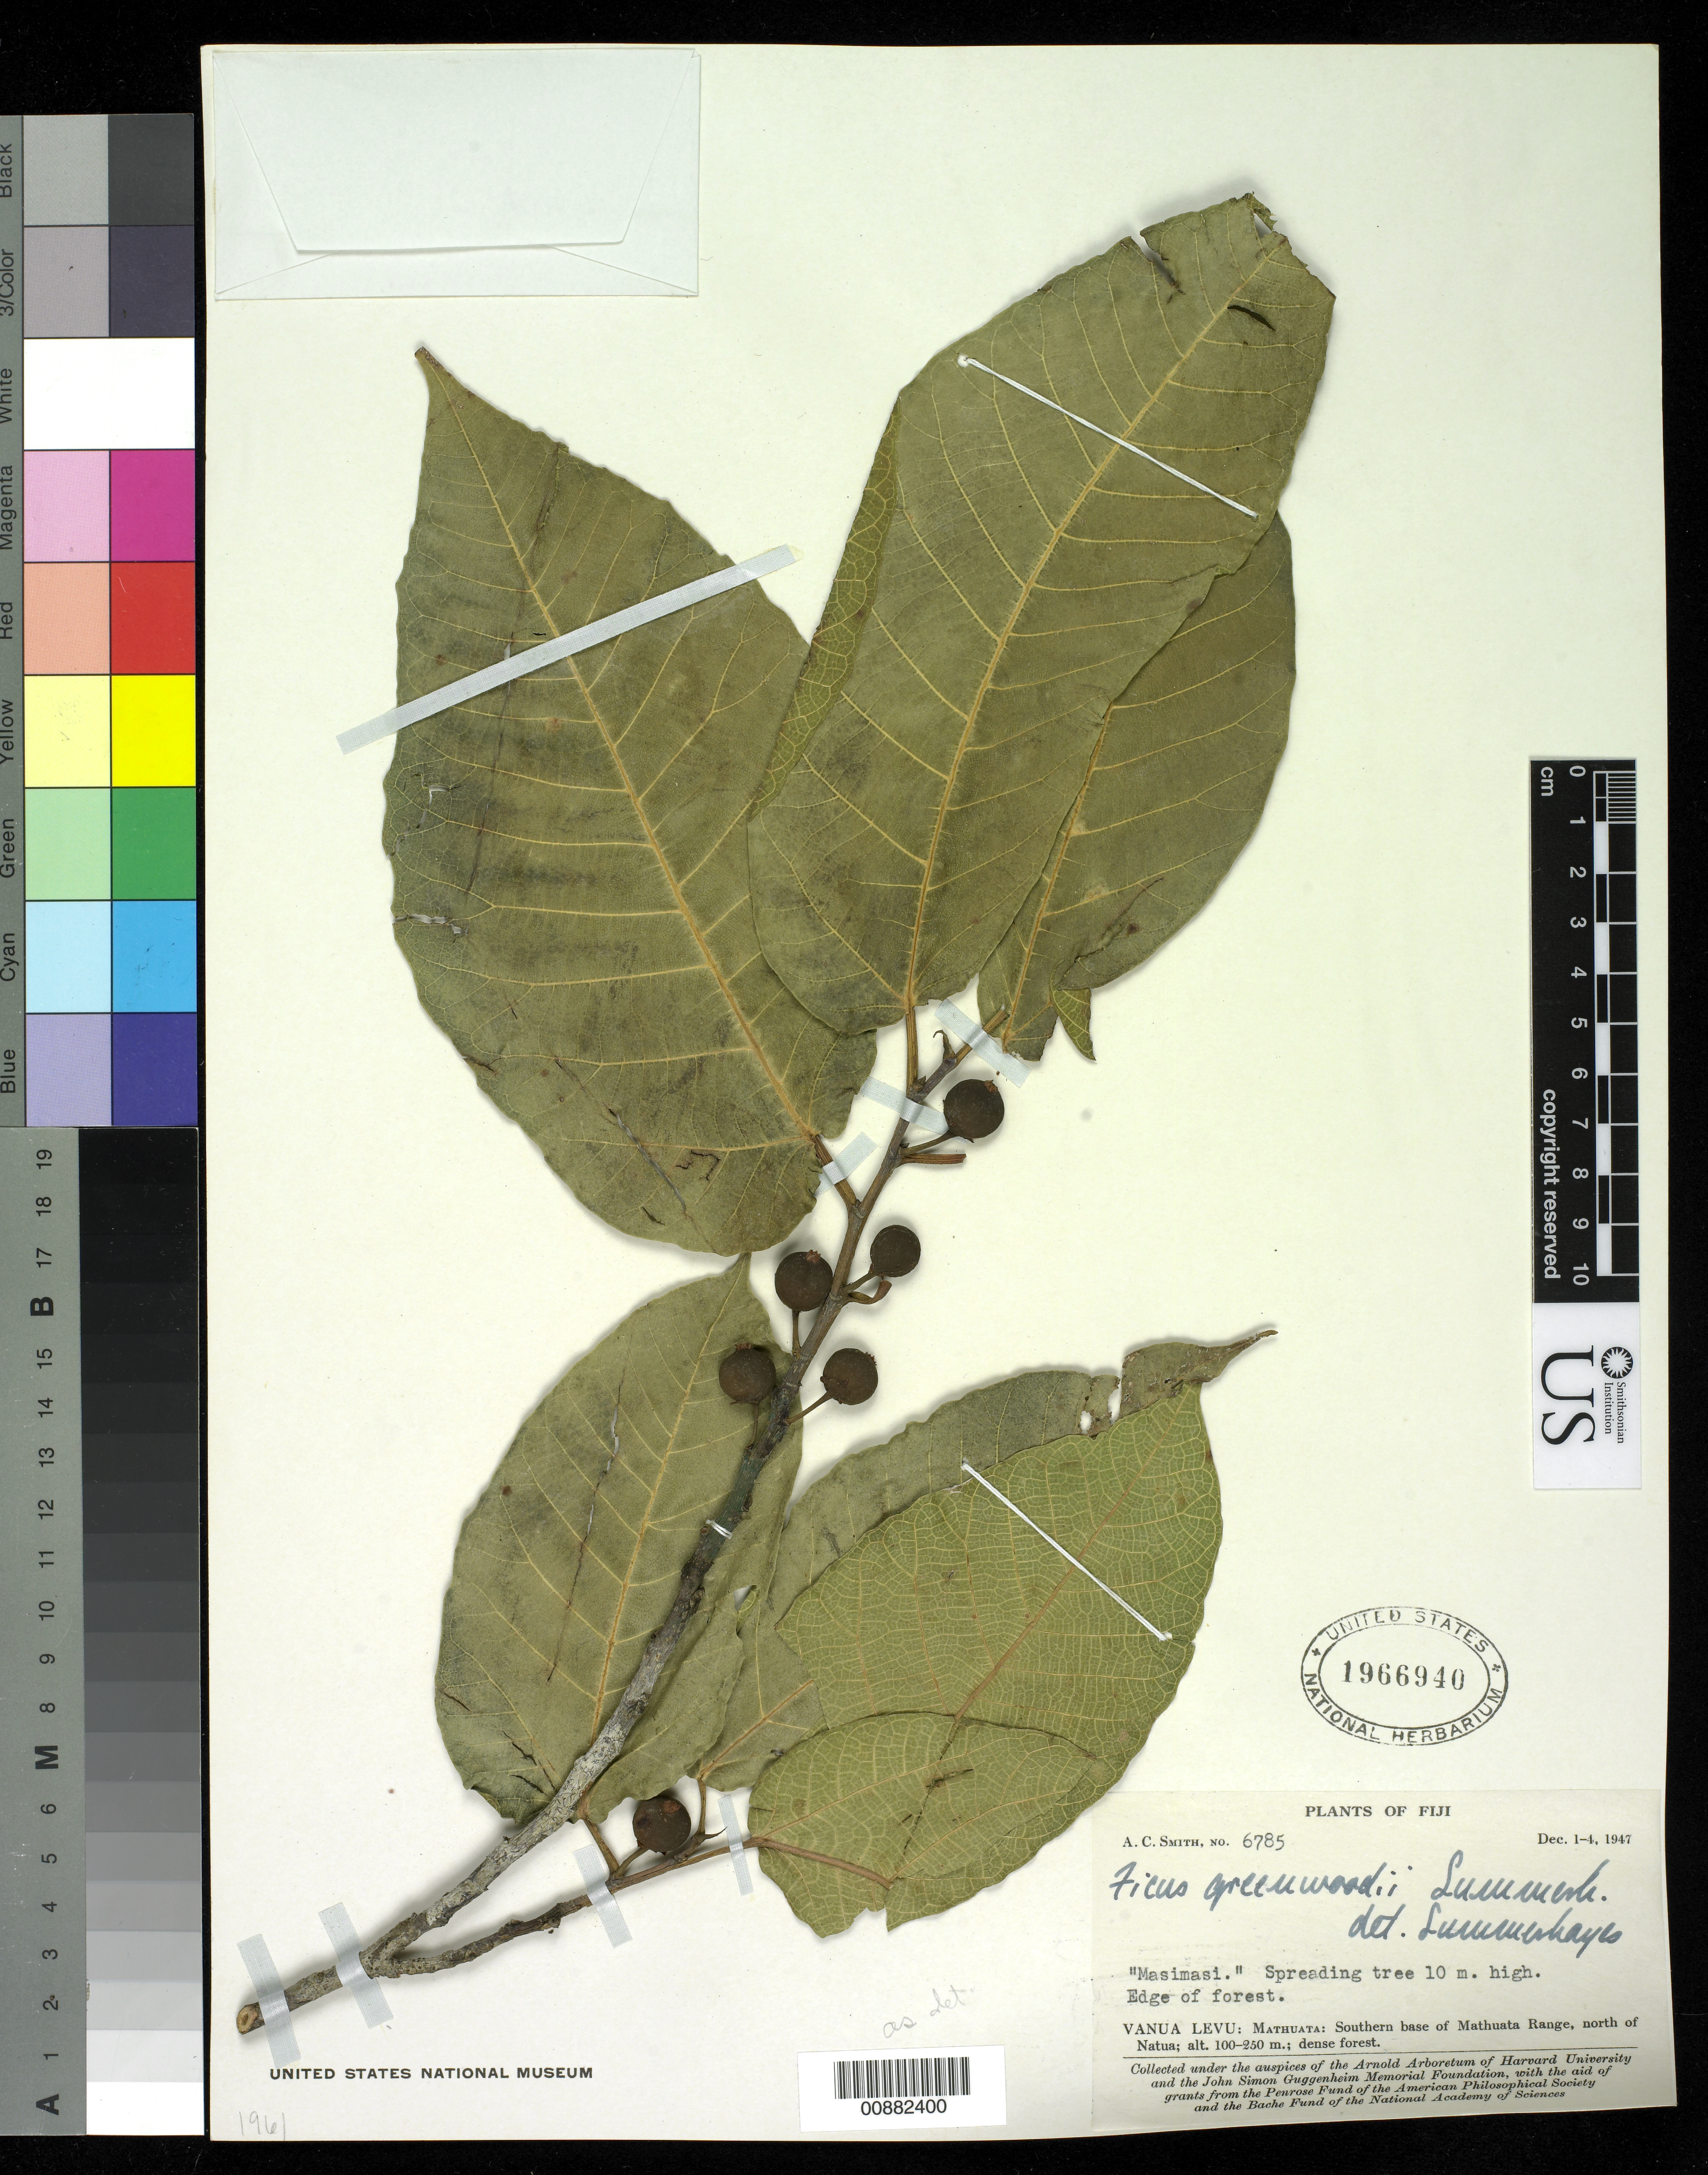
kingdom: Plantae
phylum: Tracheophyta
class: Magnoliopsida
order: Rosales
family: Moraceae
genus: Ficus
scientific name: Ficus greenwoodii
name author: Summerh.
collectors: C. A. Smith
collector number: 6785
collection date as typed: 01 Dec 1947 to 04 Dec 1947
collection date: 1947-12-01/1947-12-04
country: Fiji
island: Vanua Levu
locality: Southern base of Mathuata Range, N of Natua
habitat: Dense forest.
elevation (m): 100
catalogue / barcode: US 1966940